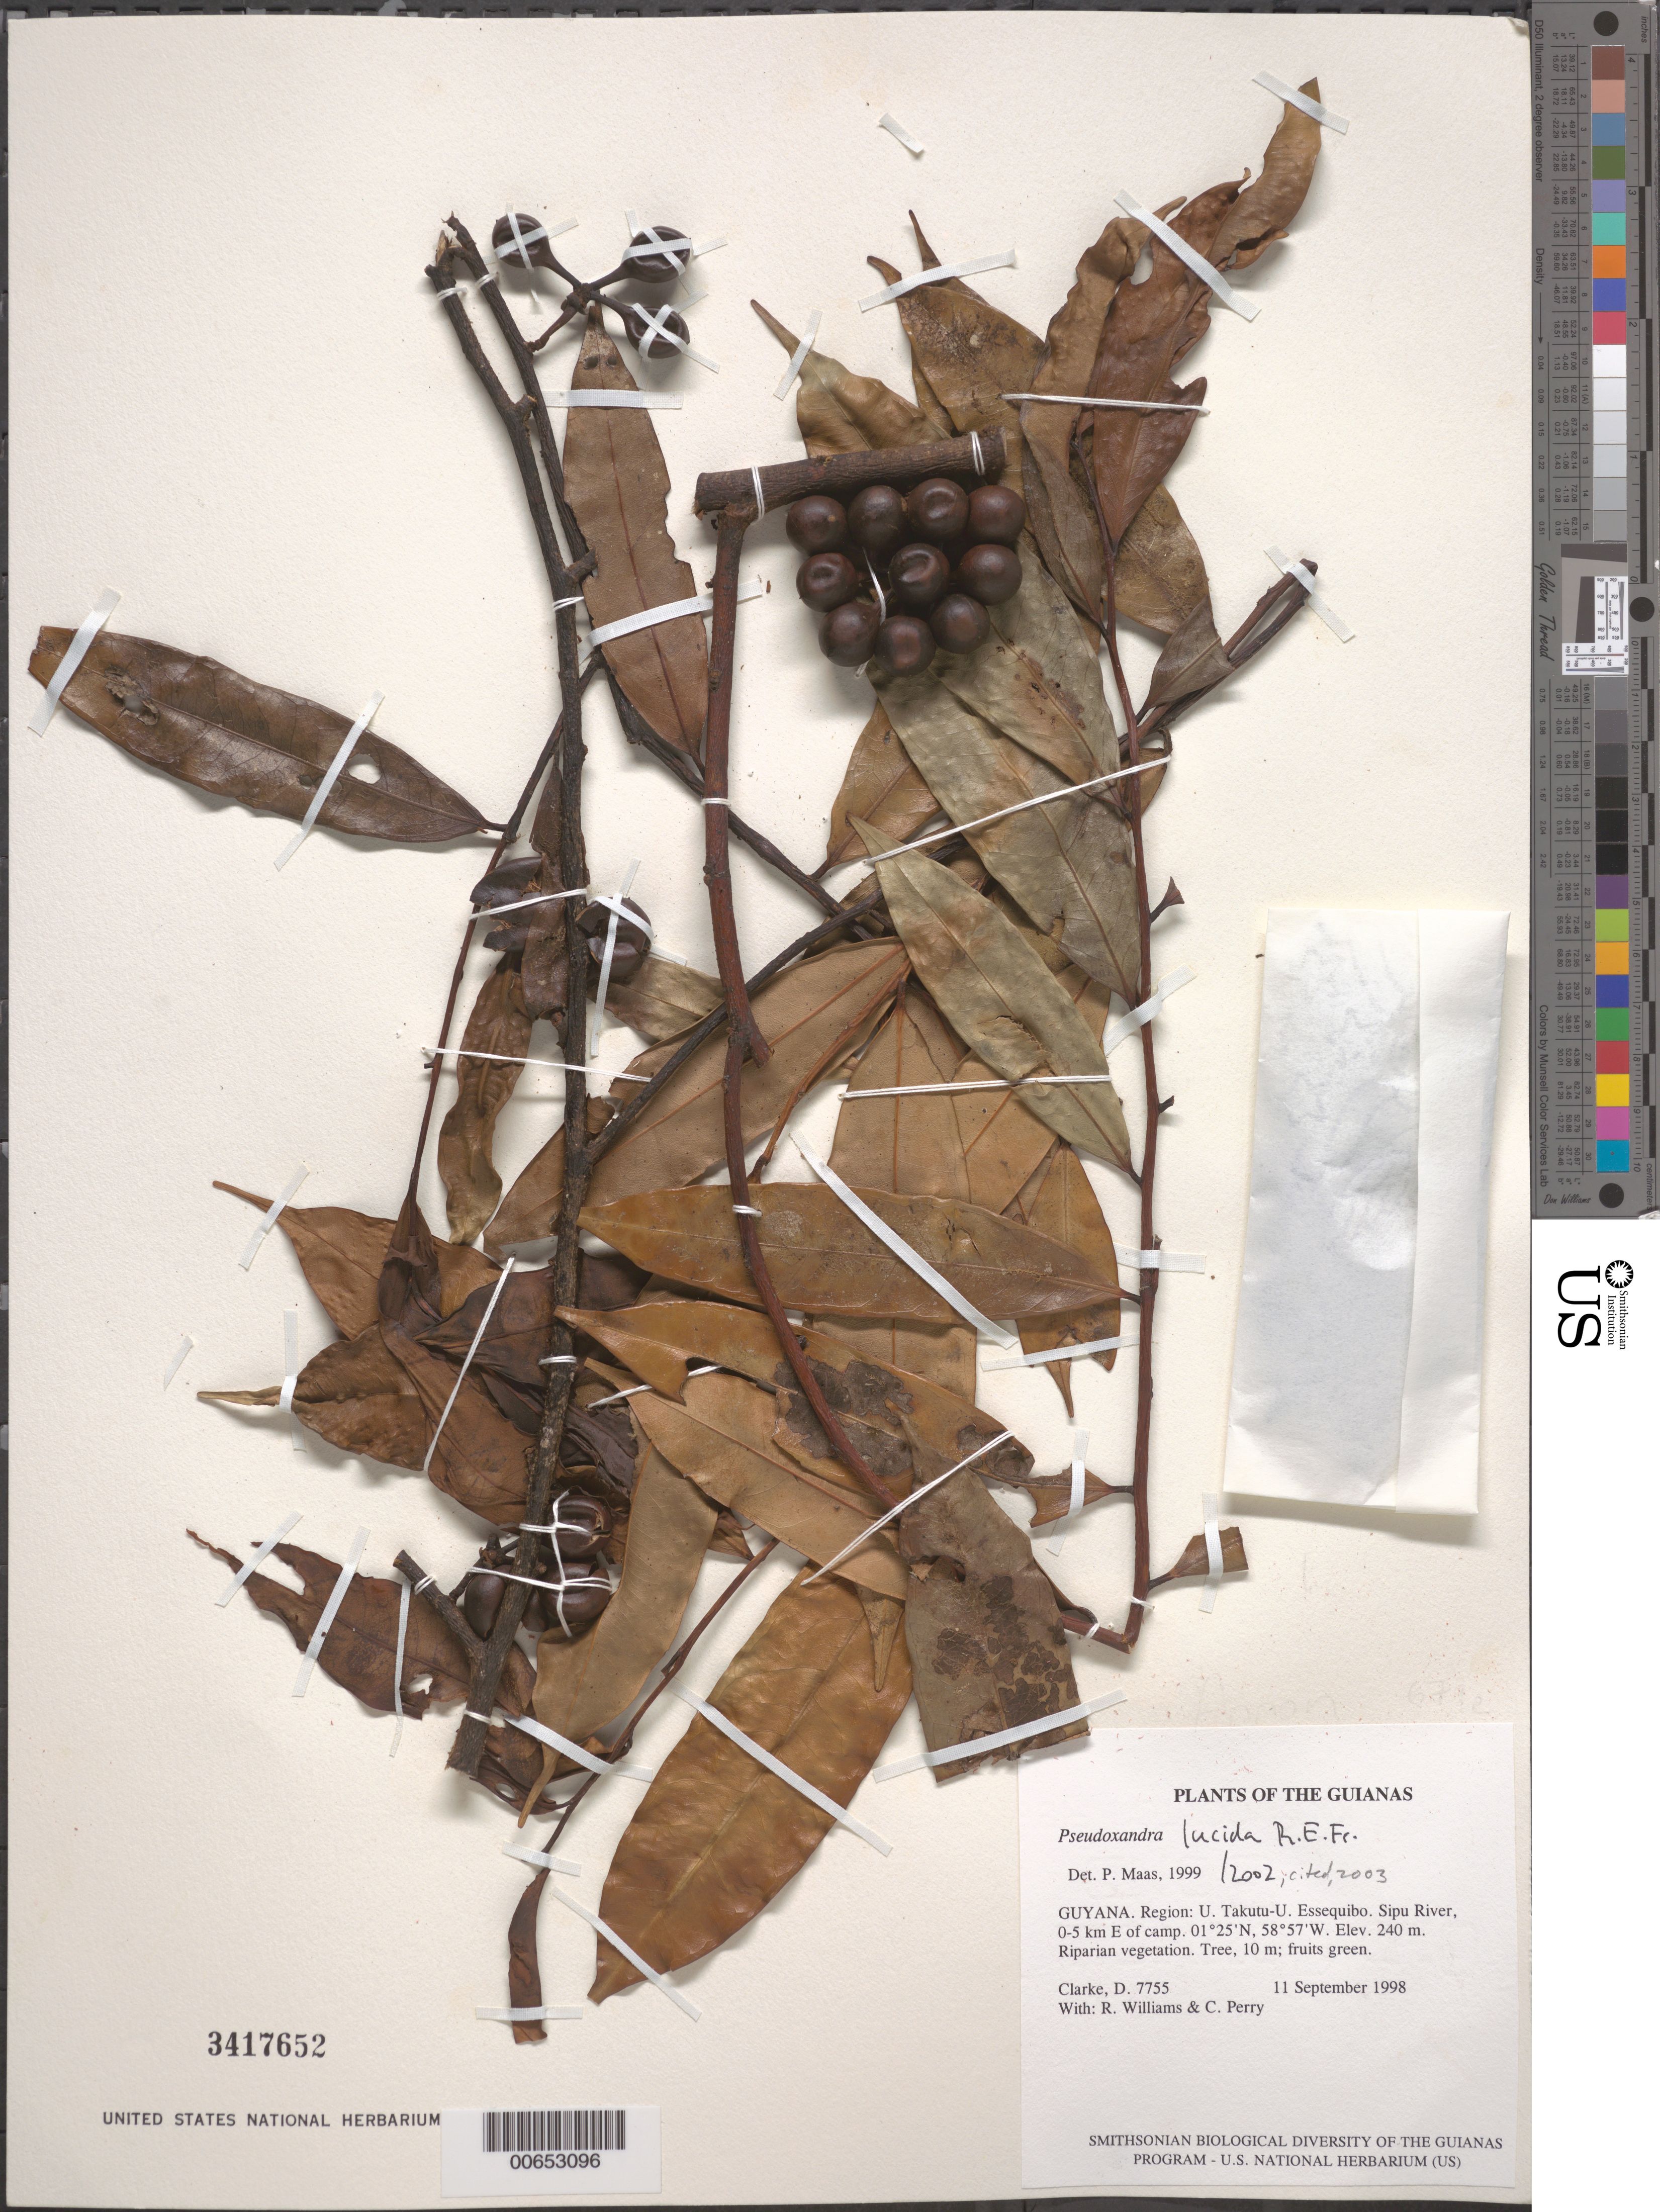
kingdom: Plantae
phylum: Tracheophyta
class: Magnoliopsida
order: Magnoliales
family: Annonaceae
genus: Pseudoxandra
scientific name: Pseudoxandra lucida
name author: R.E. Fr.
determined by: Maas, Paul J. M.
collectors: H. D. Clarke, R. Williams & C. Perry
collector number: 7755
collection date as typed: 11 September 1998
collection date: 1998-09-11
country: Guyana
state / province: U. Takutu-U. Essequibo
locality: Sipu River, 0-5 km E of camp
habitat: Riparian vegetation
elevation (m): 240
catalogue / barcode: US 3417652